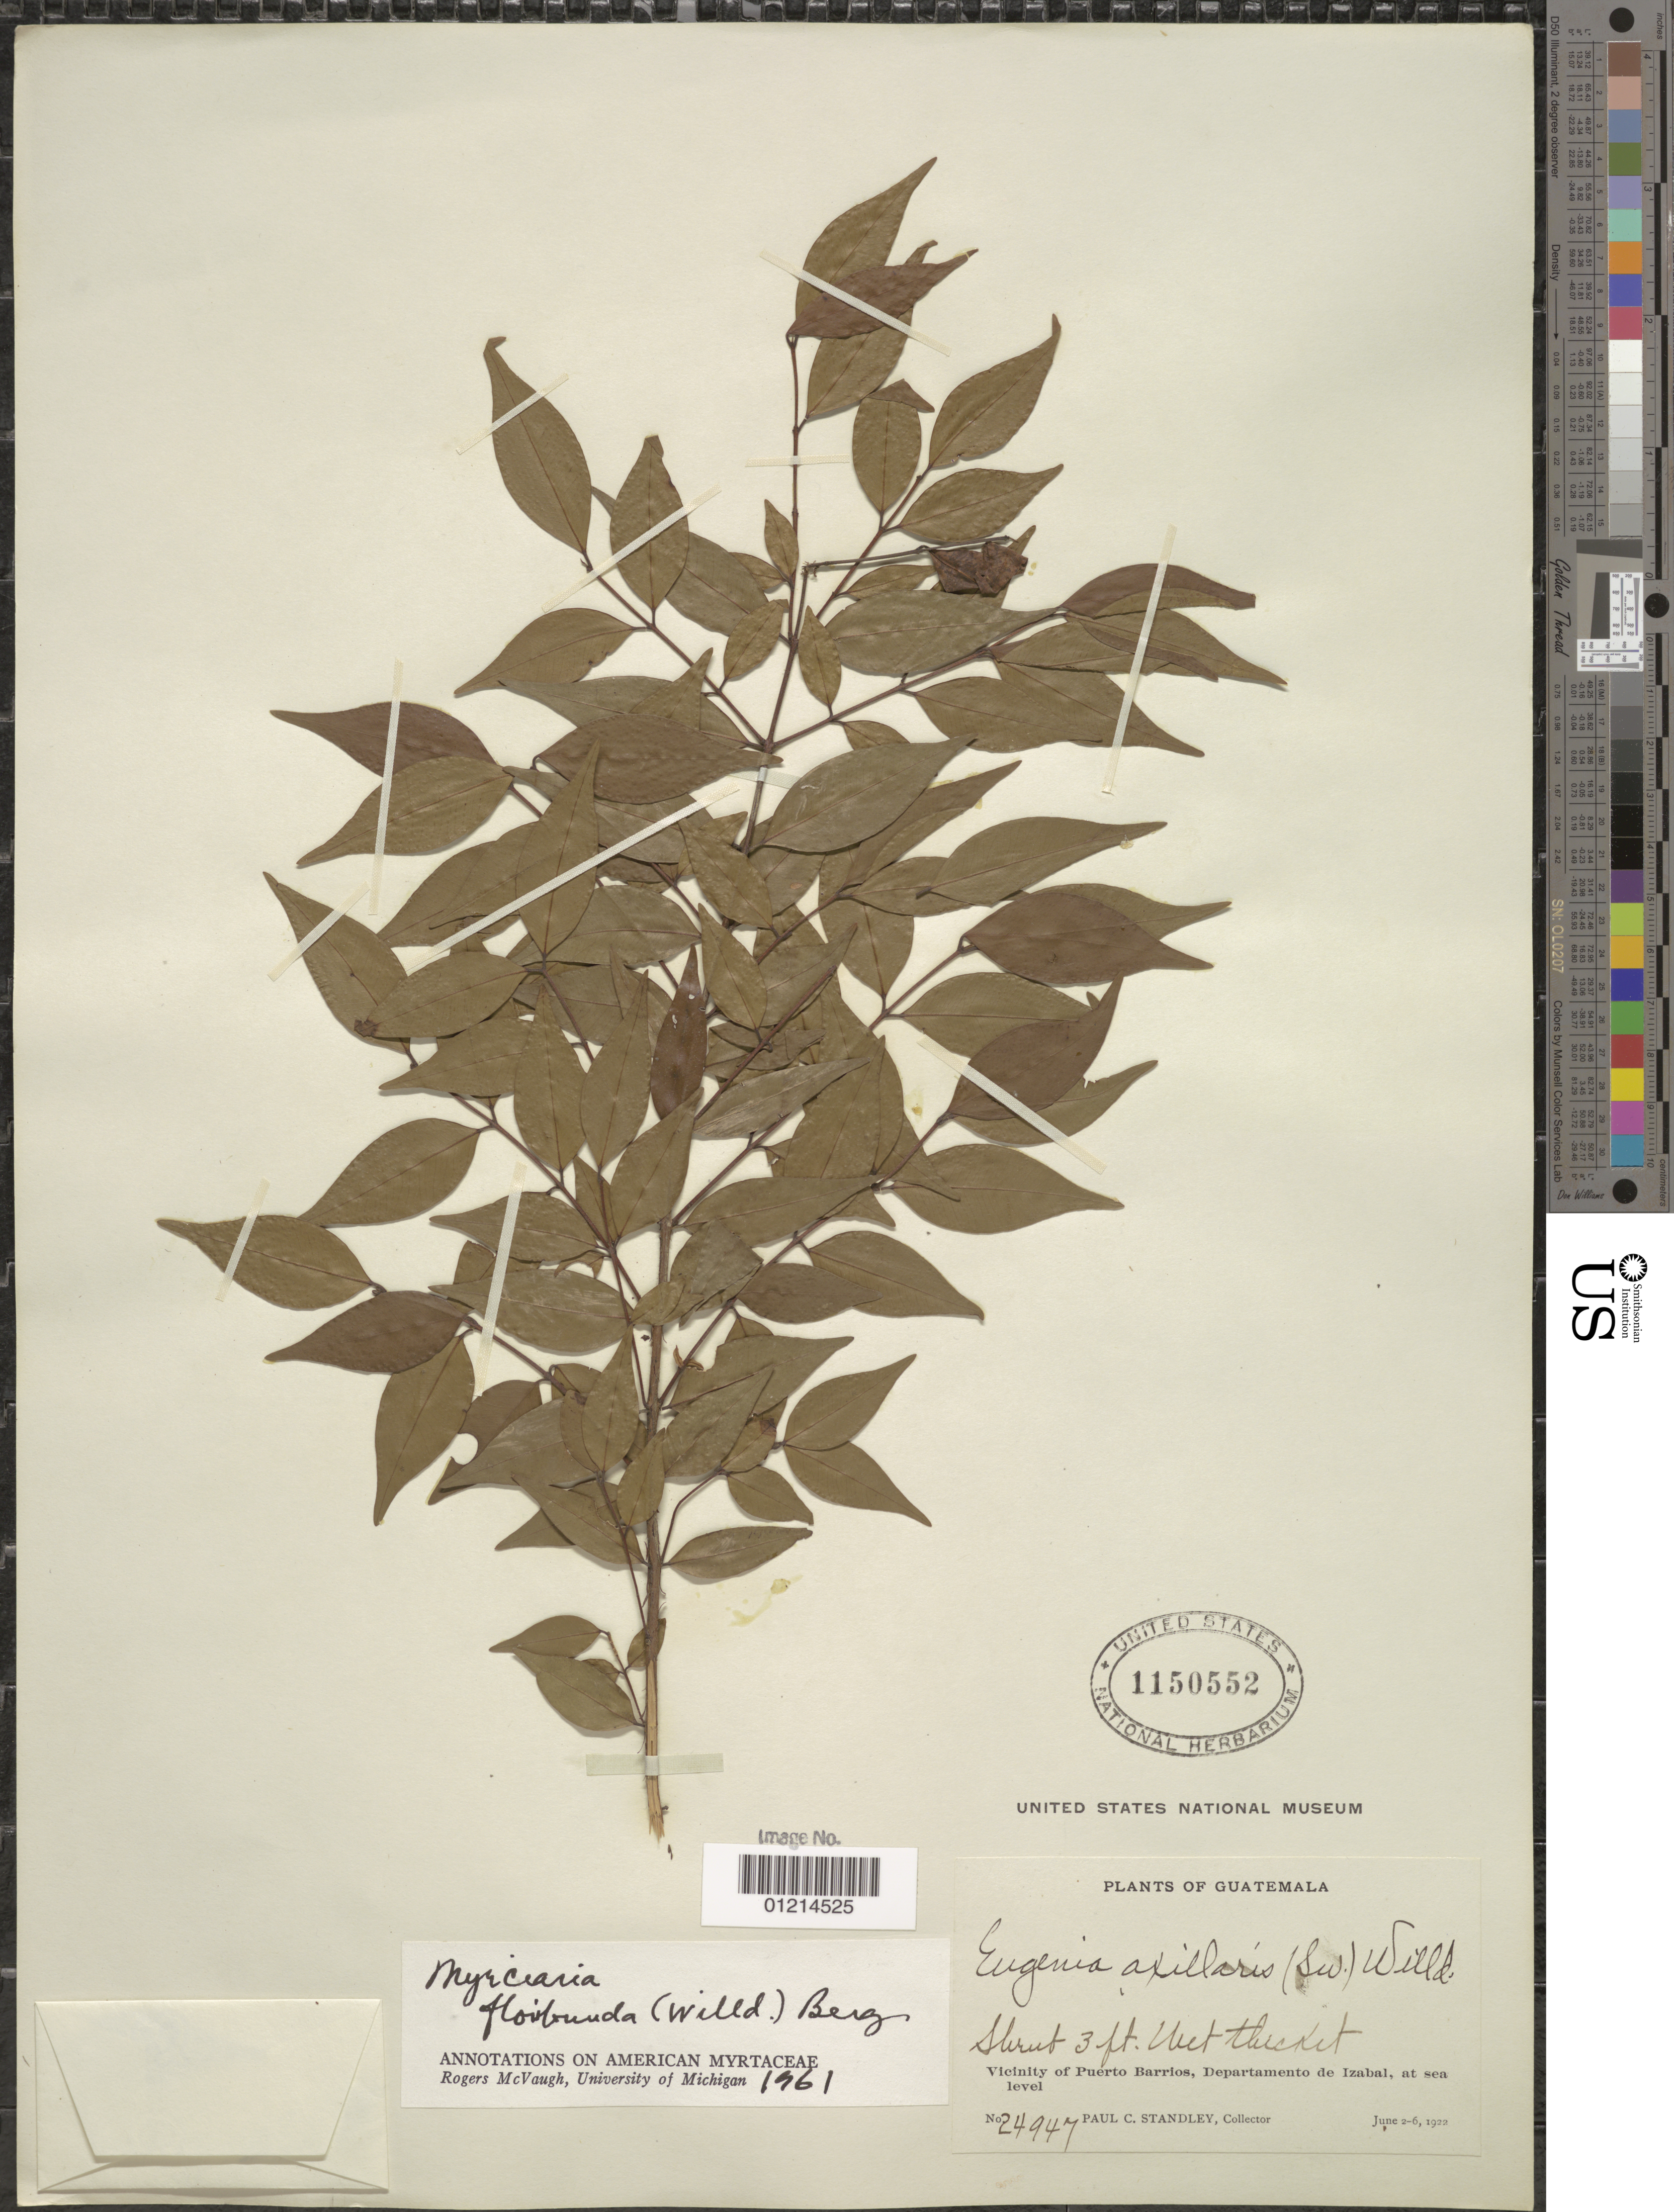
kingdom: Plantae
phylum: Tracheophyta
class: Magnoliopsida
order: Myrtales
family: Myrtaceae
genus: Myrciaria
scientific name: Myrciaria floribunda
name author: (H. West ex Willd.) O. Berg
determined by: McVaugh, R.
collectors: P. C. Standley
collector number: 24947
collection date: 1922-06-02/1922-06-06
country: Guatemala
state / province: Izabal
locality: Vicinity of Puerto Barrios.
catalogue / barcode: US 1150552